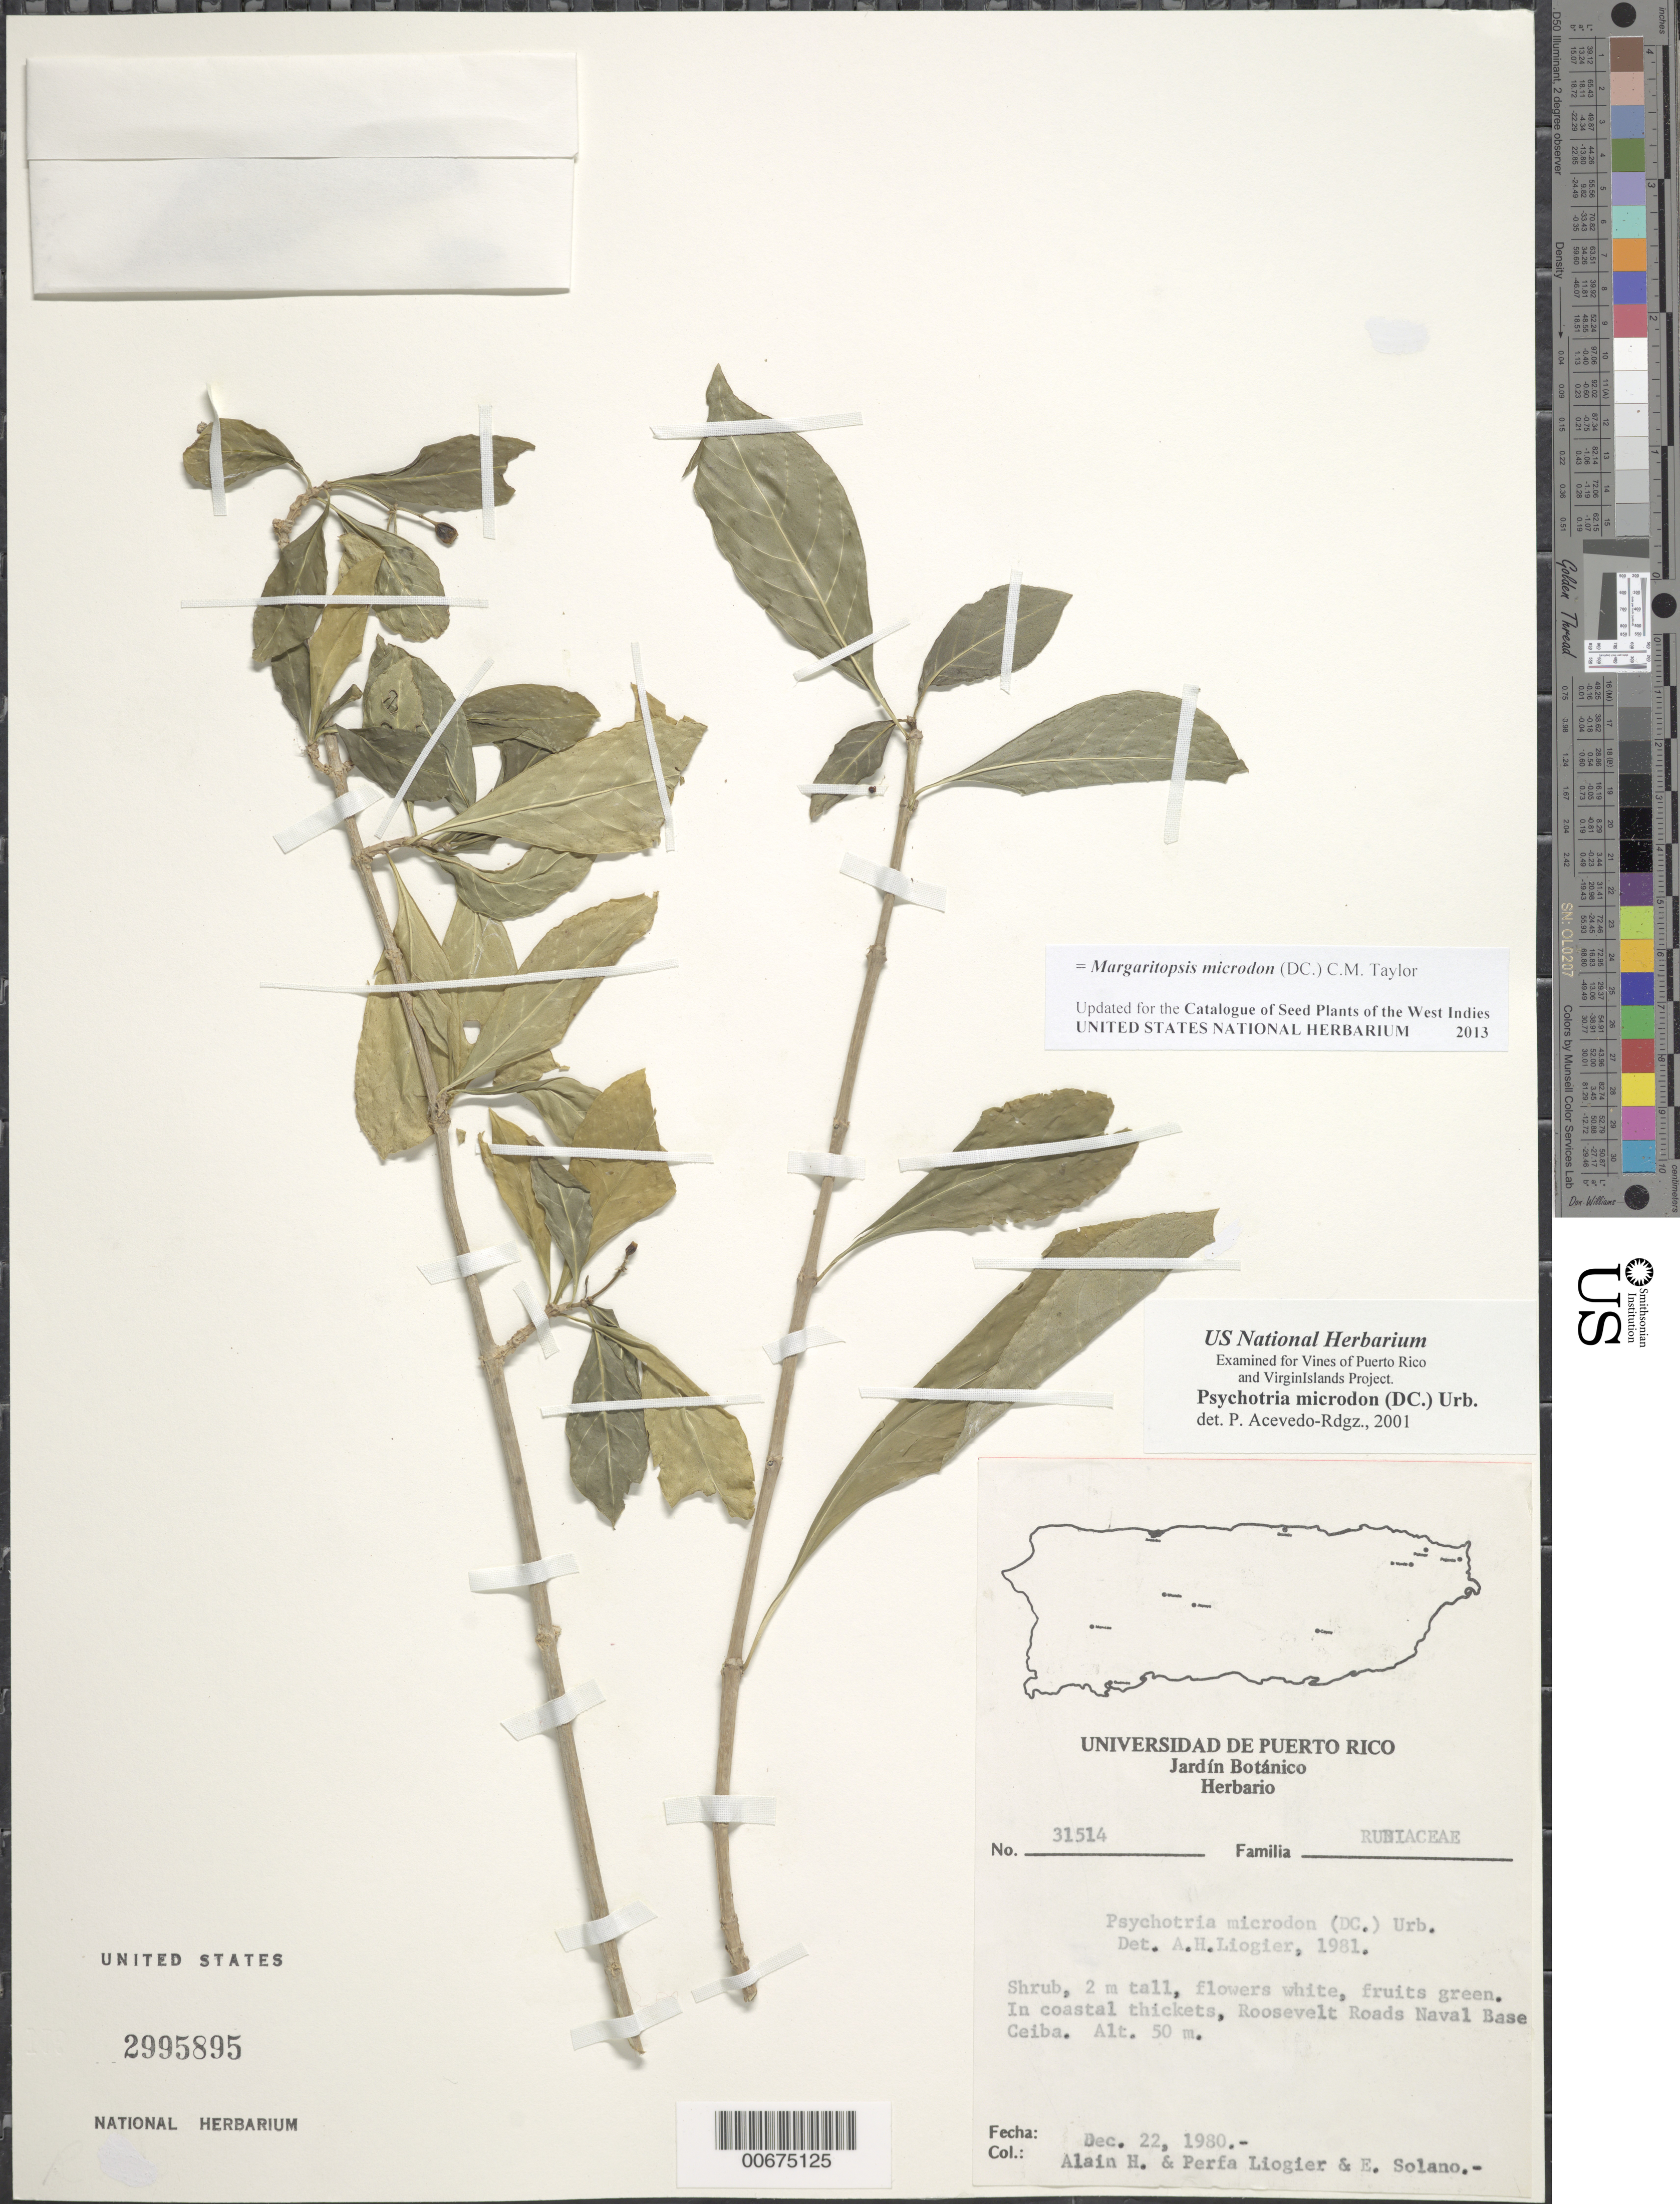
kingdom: Plantae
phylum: Tracheophyta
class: Magnoliopsida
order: Gentianales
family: Rubiaceae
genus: Margaritopsis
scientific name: Margaritopsis microdon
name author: (DC.) C.M. Taylor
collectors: A. H. Liogier & et al.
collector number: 31514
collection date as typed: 22 Dec 1980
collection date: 1980-12-22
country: Puerto Rico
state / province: Ceiba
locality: Roosevelt Roads Naval Base, Ceiba.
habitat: In coastal thickets.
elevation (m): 50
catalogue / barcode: US 2995895